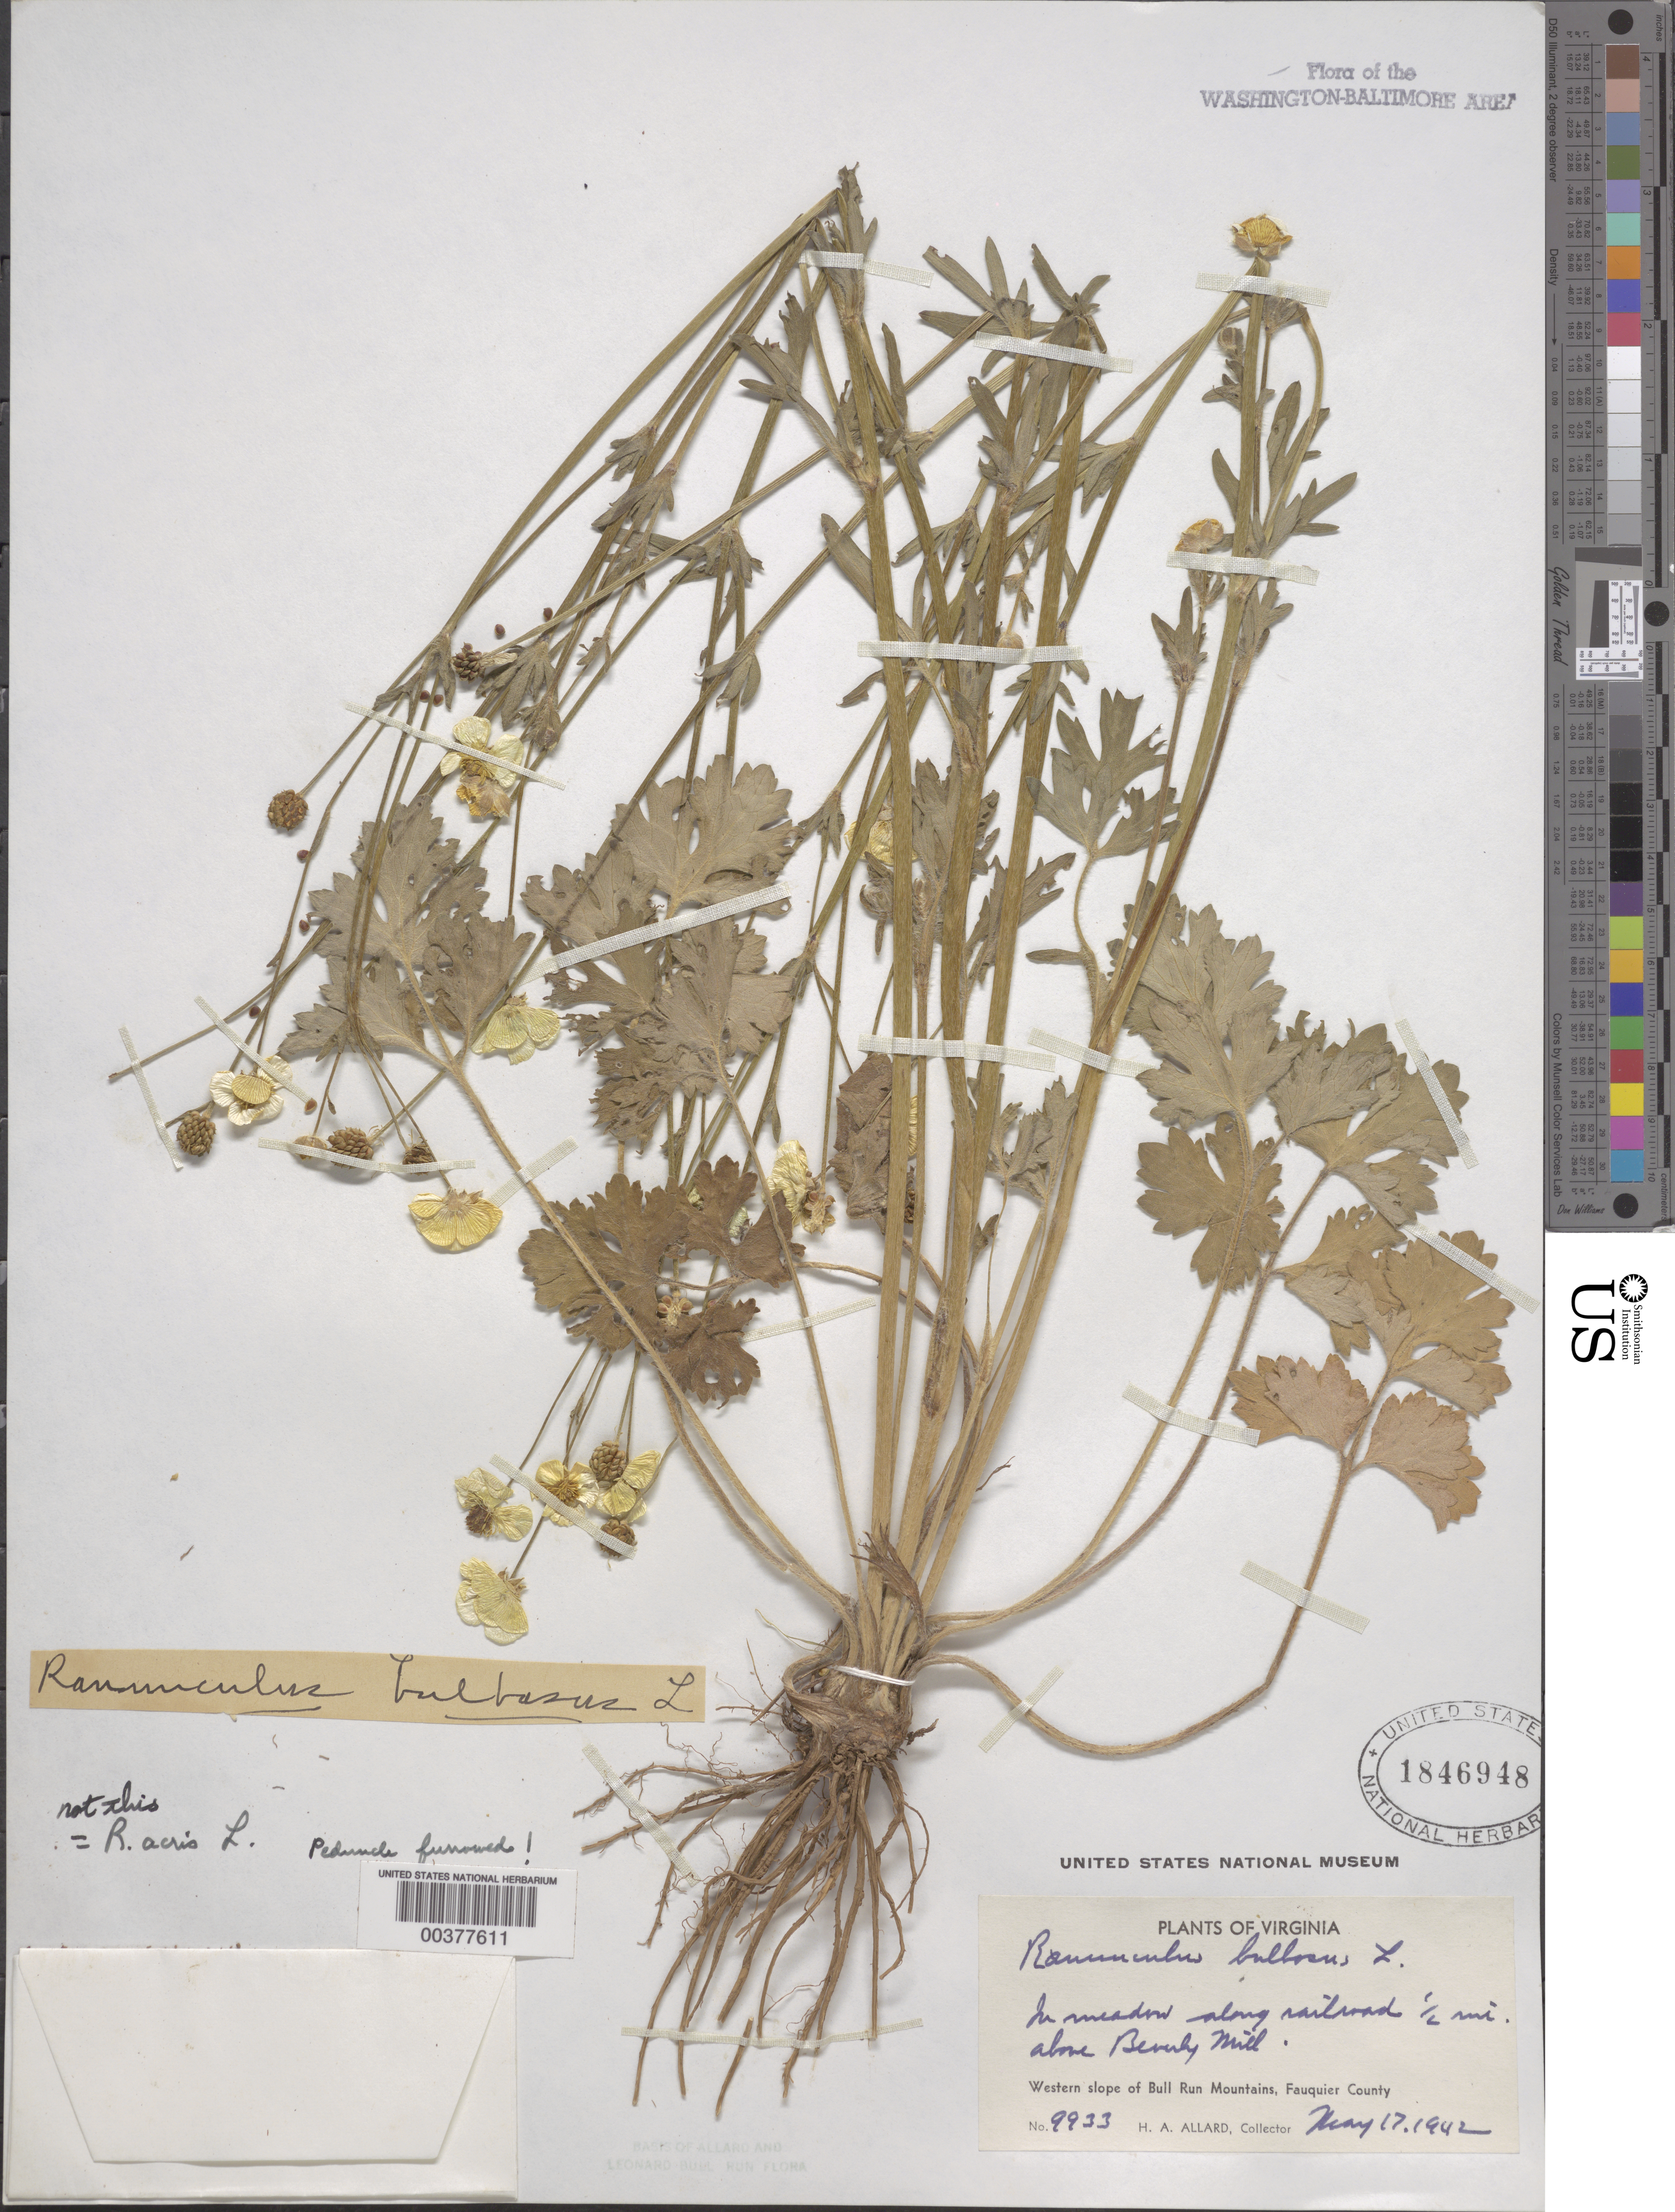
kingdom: Plantae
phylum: Tracheophyta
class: Magnoliopsida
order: Ranunculales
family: Ranunculaceae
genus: Ranunculus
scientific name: Ranunculus bulbosus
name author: L.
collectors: H. A. Allard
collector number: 9933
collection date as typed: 17 May 1942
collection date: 1942-05-17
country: United States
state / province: Virginia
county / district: Fauquier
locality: Above Beverley Mill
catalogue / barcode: US 1846948